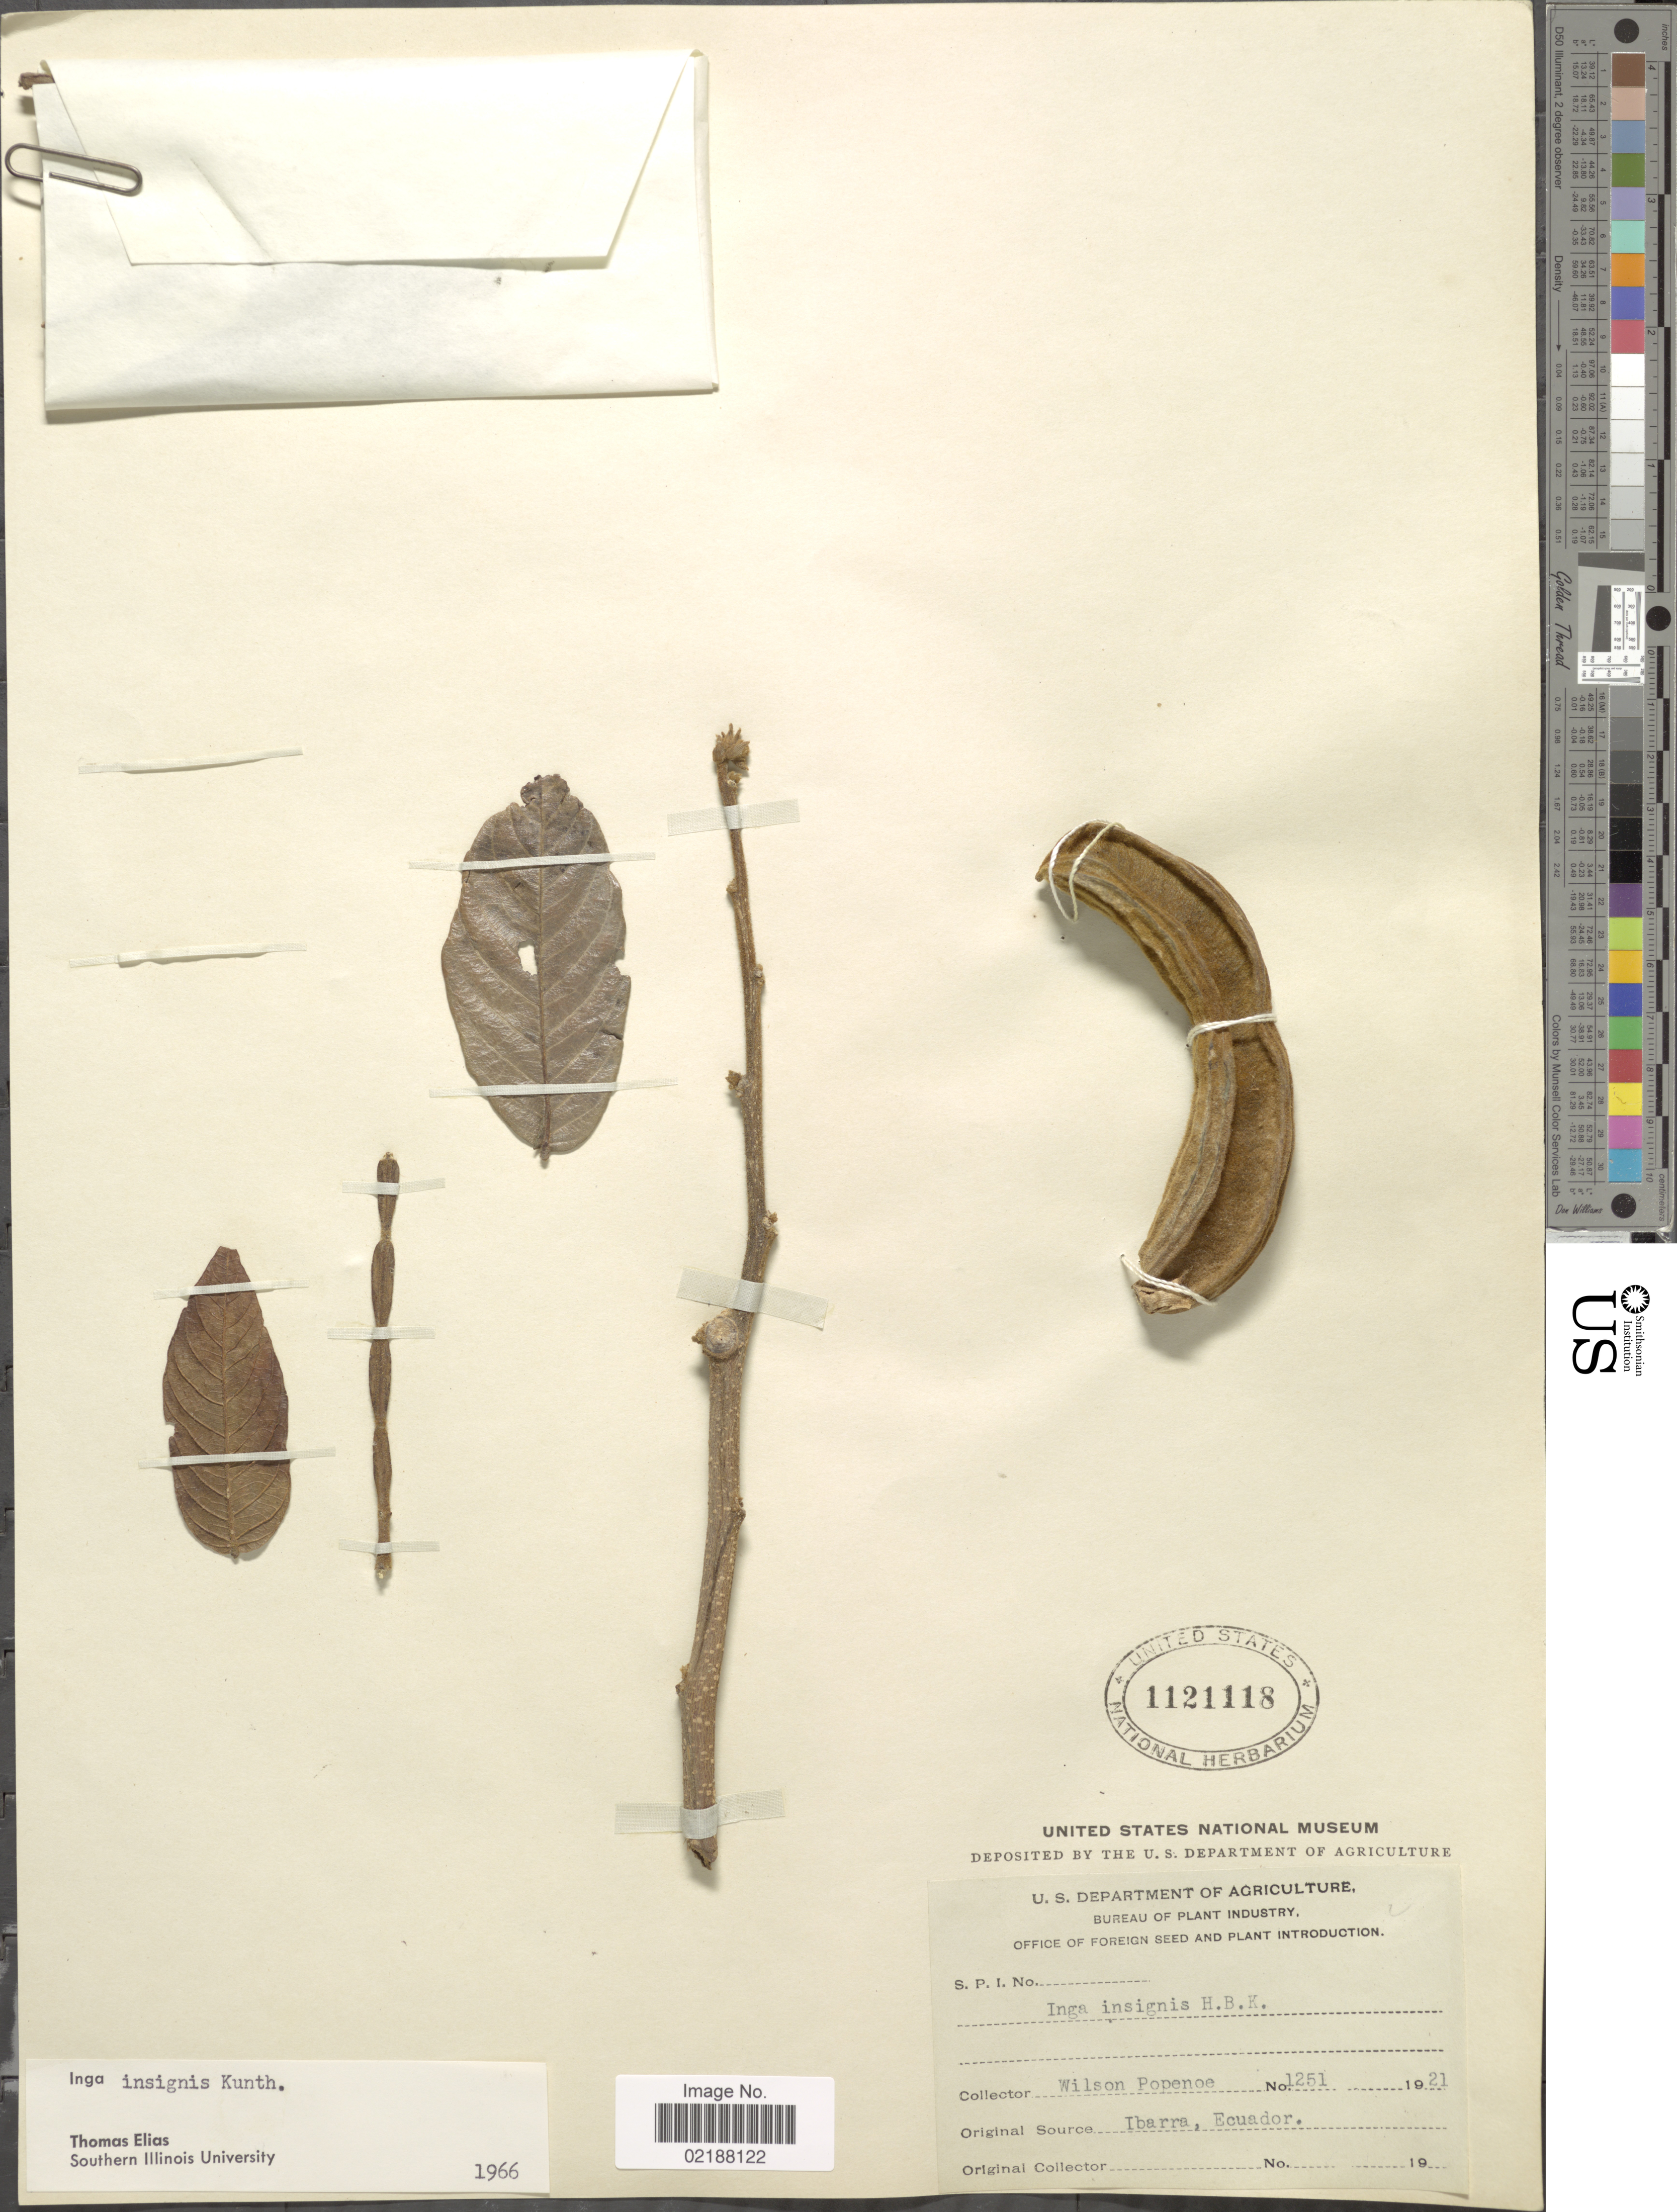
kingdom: Plantae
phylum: Tracheophyta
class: Magnoliopsida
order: Fabales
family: Fabaceae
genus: Inga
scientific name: Inga insignis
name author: Kunth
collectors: W. Popenoe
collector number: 1251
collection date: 1921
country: Ecuador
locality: Ibarra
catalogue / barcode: US 1121118